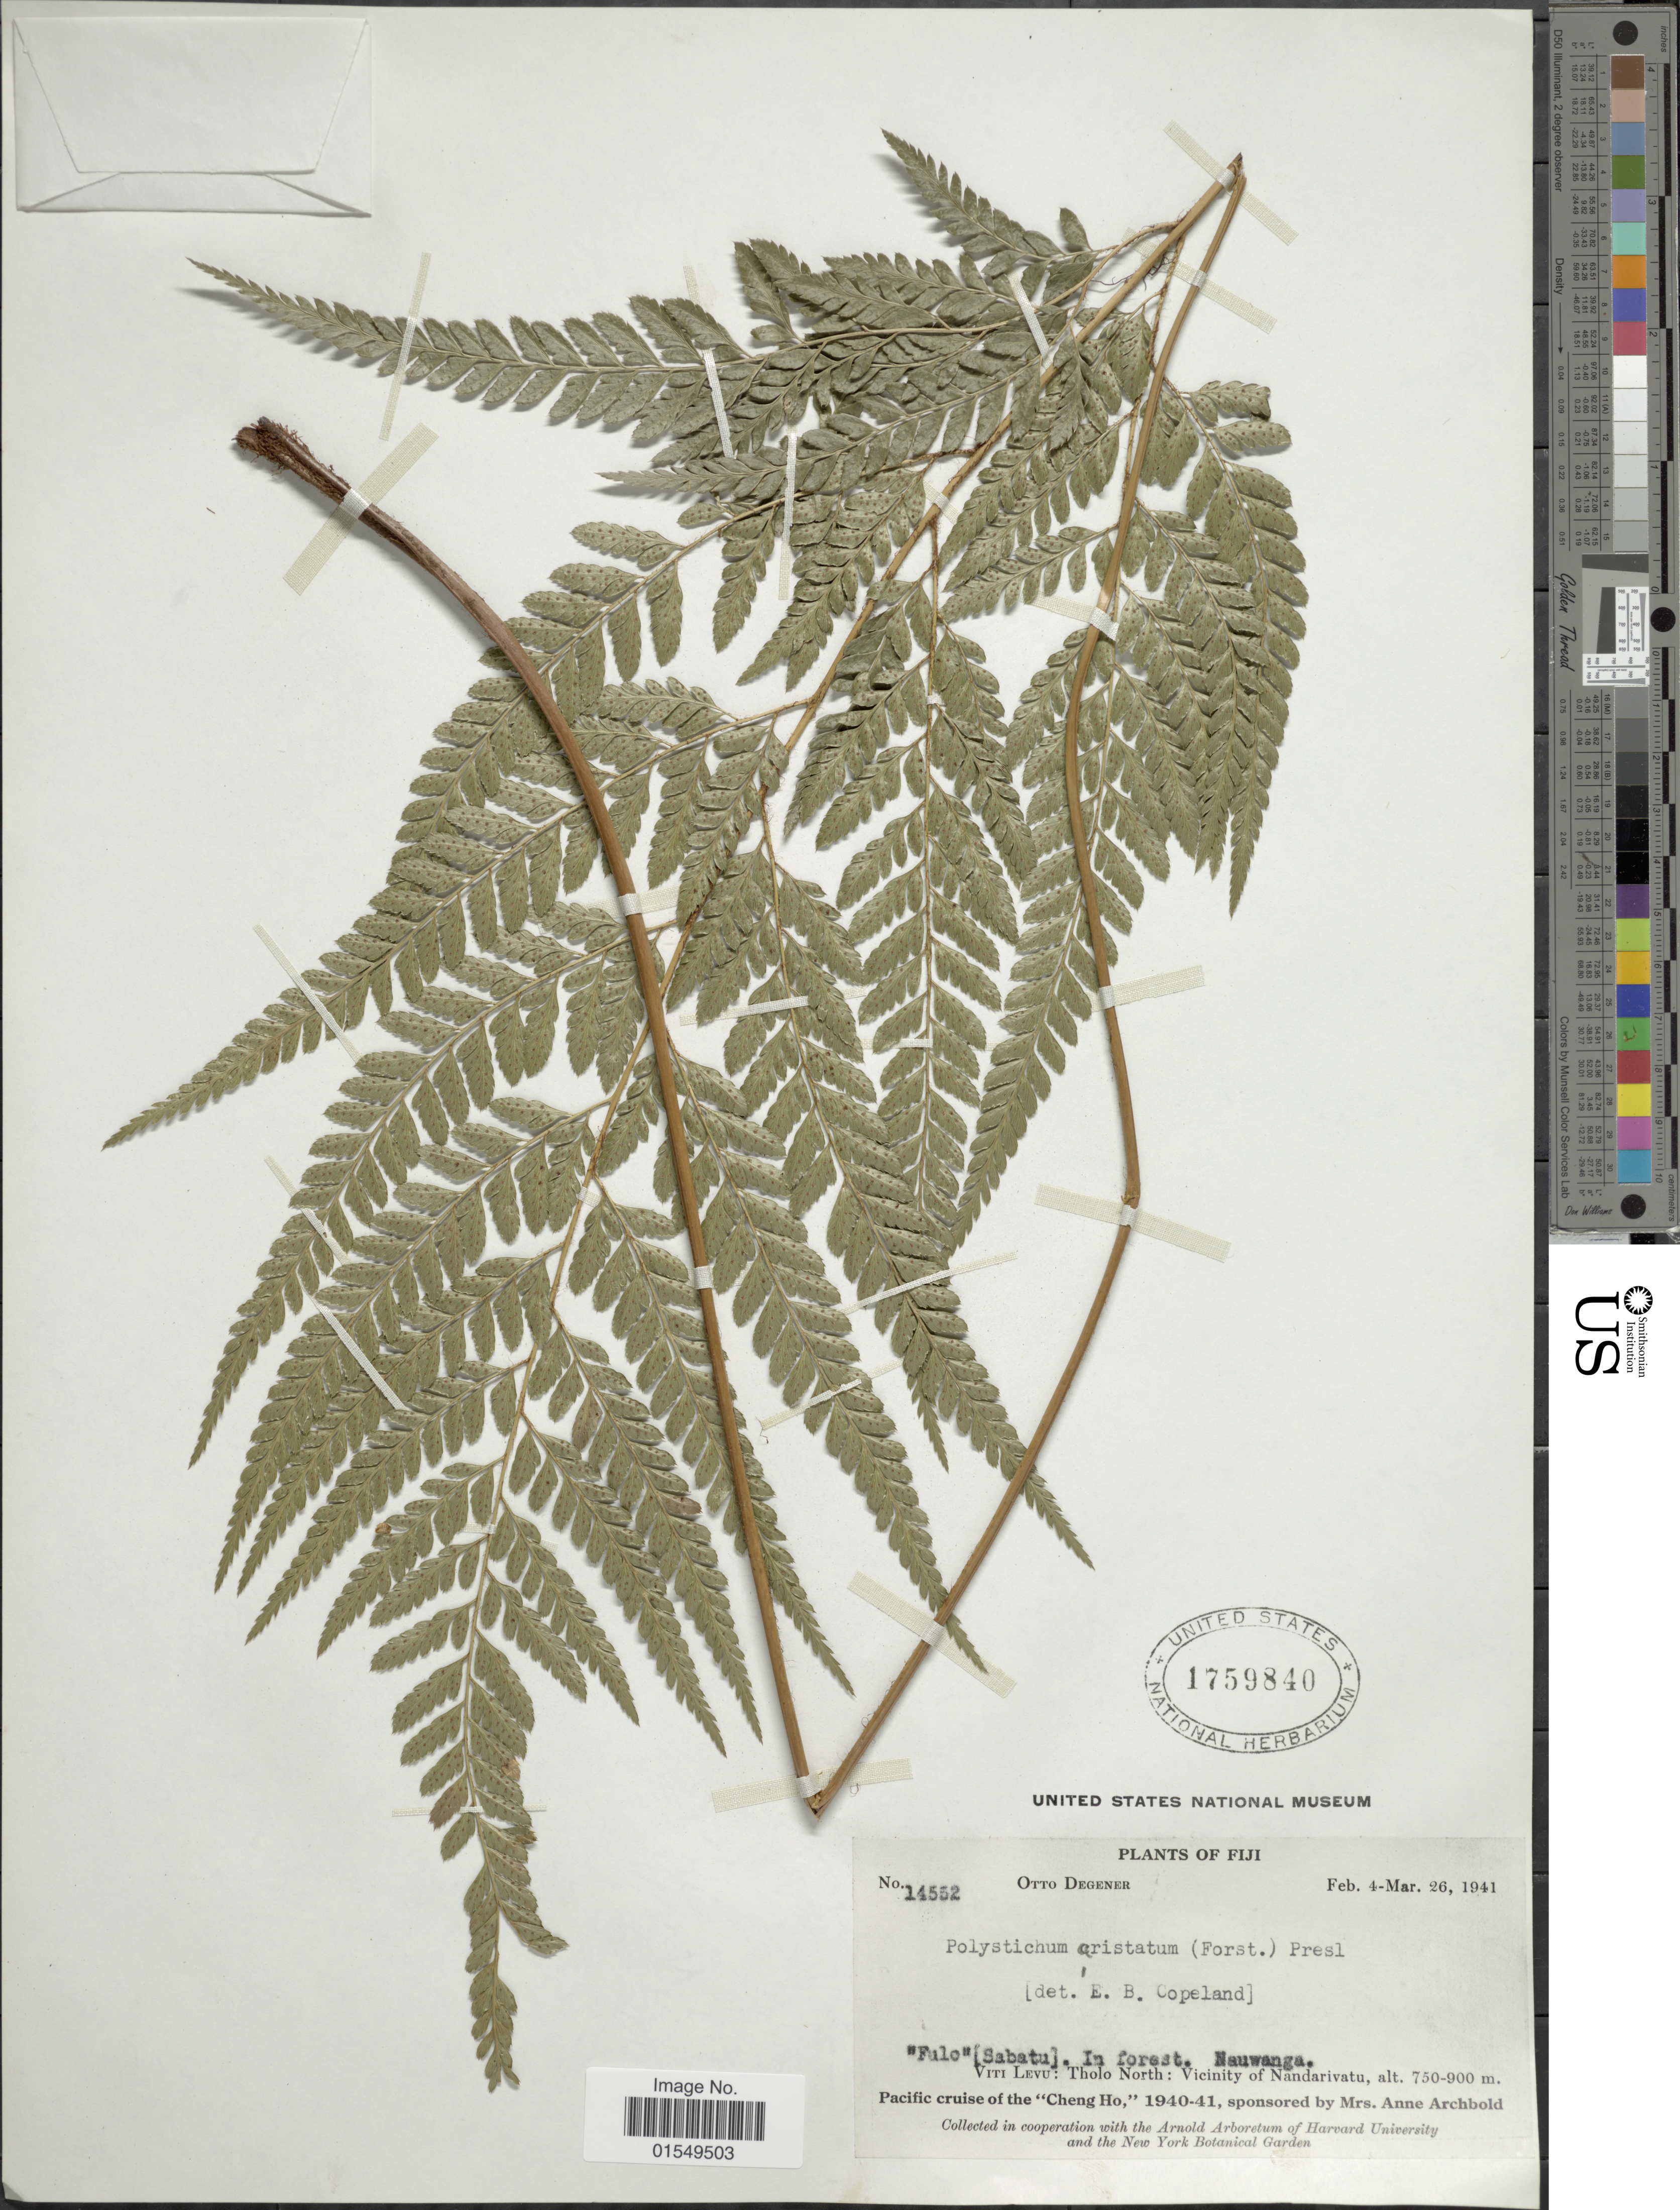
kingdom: Plantae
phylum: Tracheophyta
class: Polypodiopsida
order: Polypodiales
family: Dryopteridaceae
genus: Arachniodes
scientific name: Arachniodes aristata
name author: (G. Forst.) Tindale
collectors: O. Degener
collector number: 14552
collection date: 1941-02-04/1941-03-26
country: Fiji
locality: Fulo (Sabatu), in forest, Nauwanga, Viti Levu; Tholo North: Vicinity of Nandarivatu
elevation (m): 750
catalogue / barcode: US 1759840